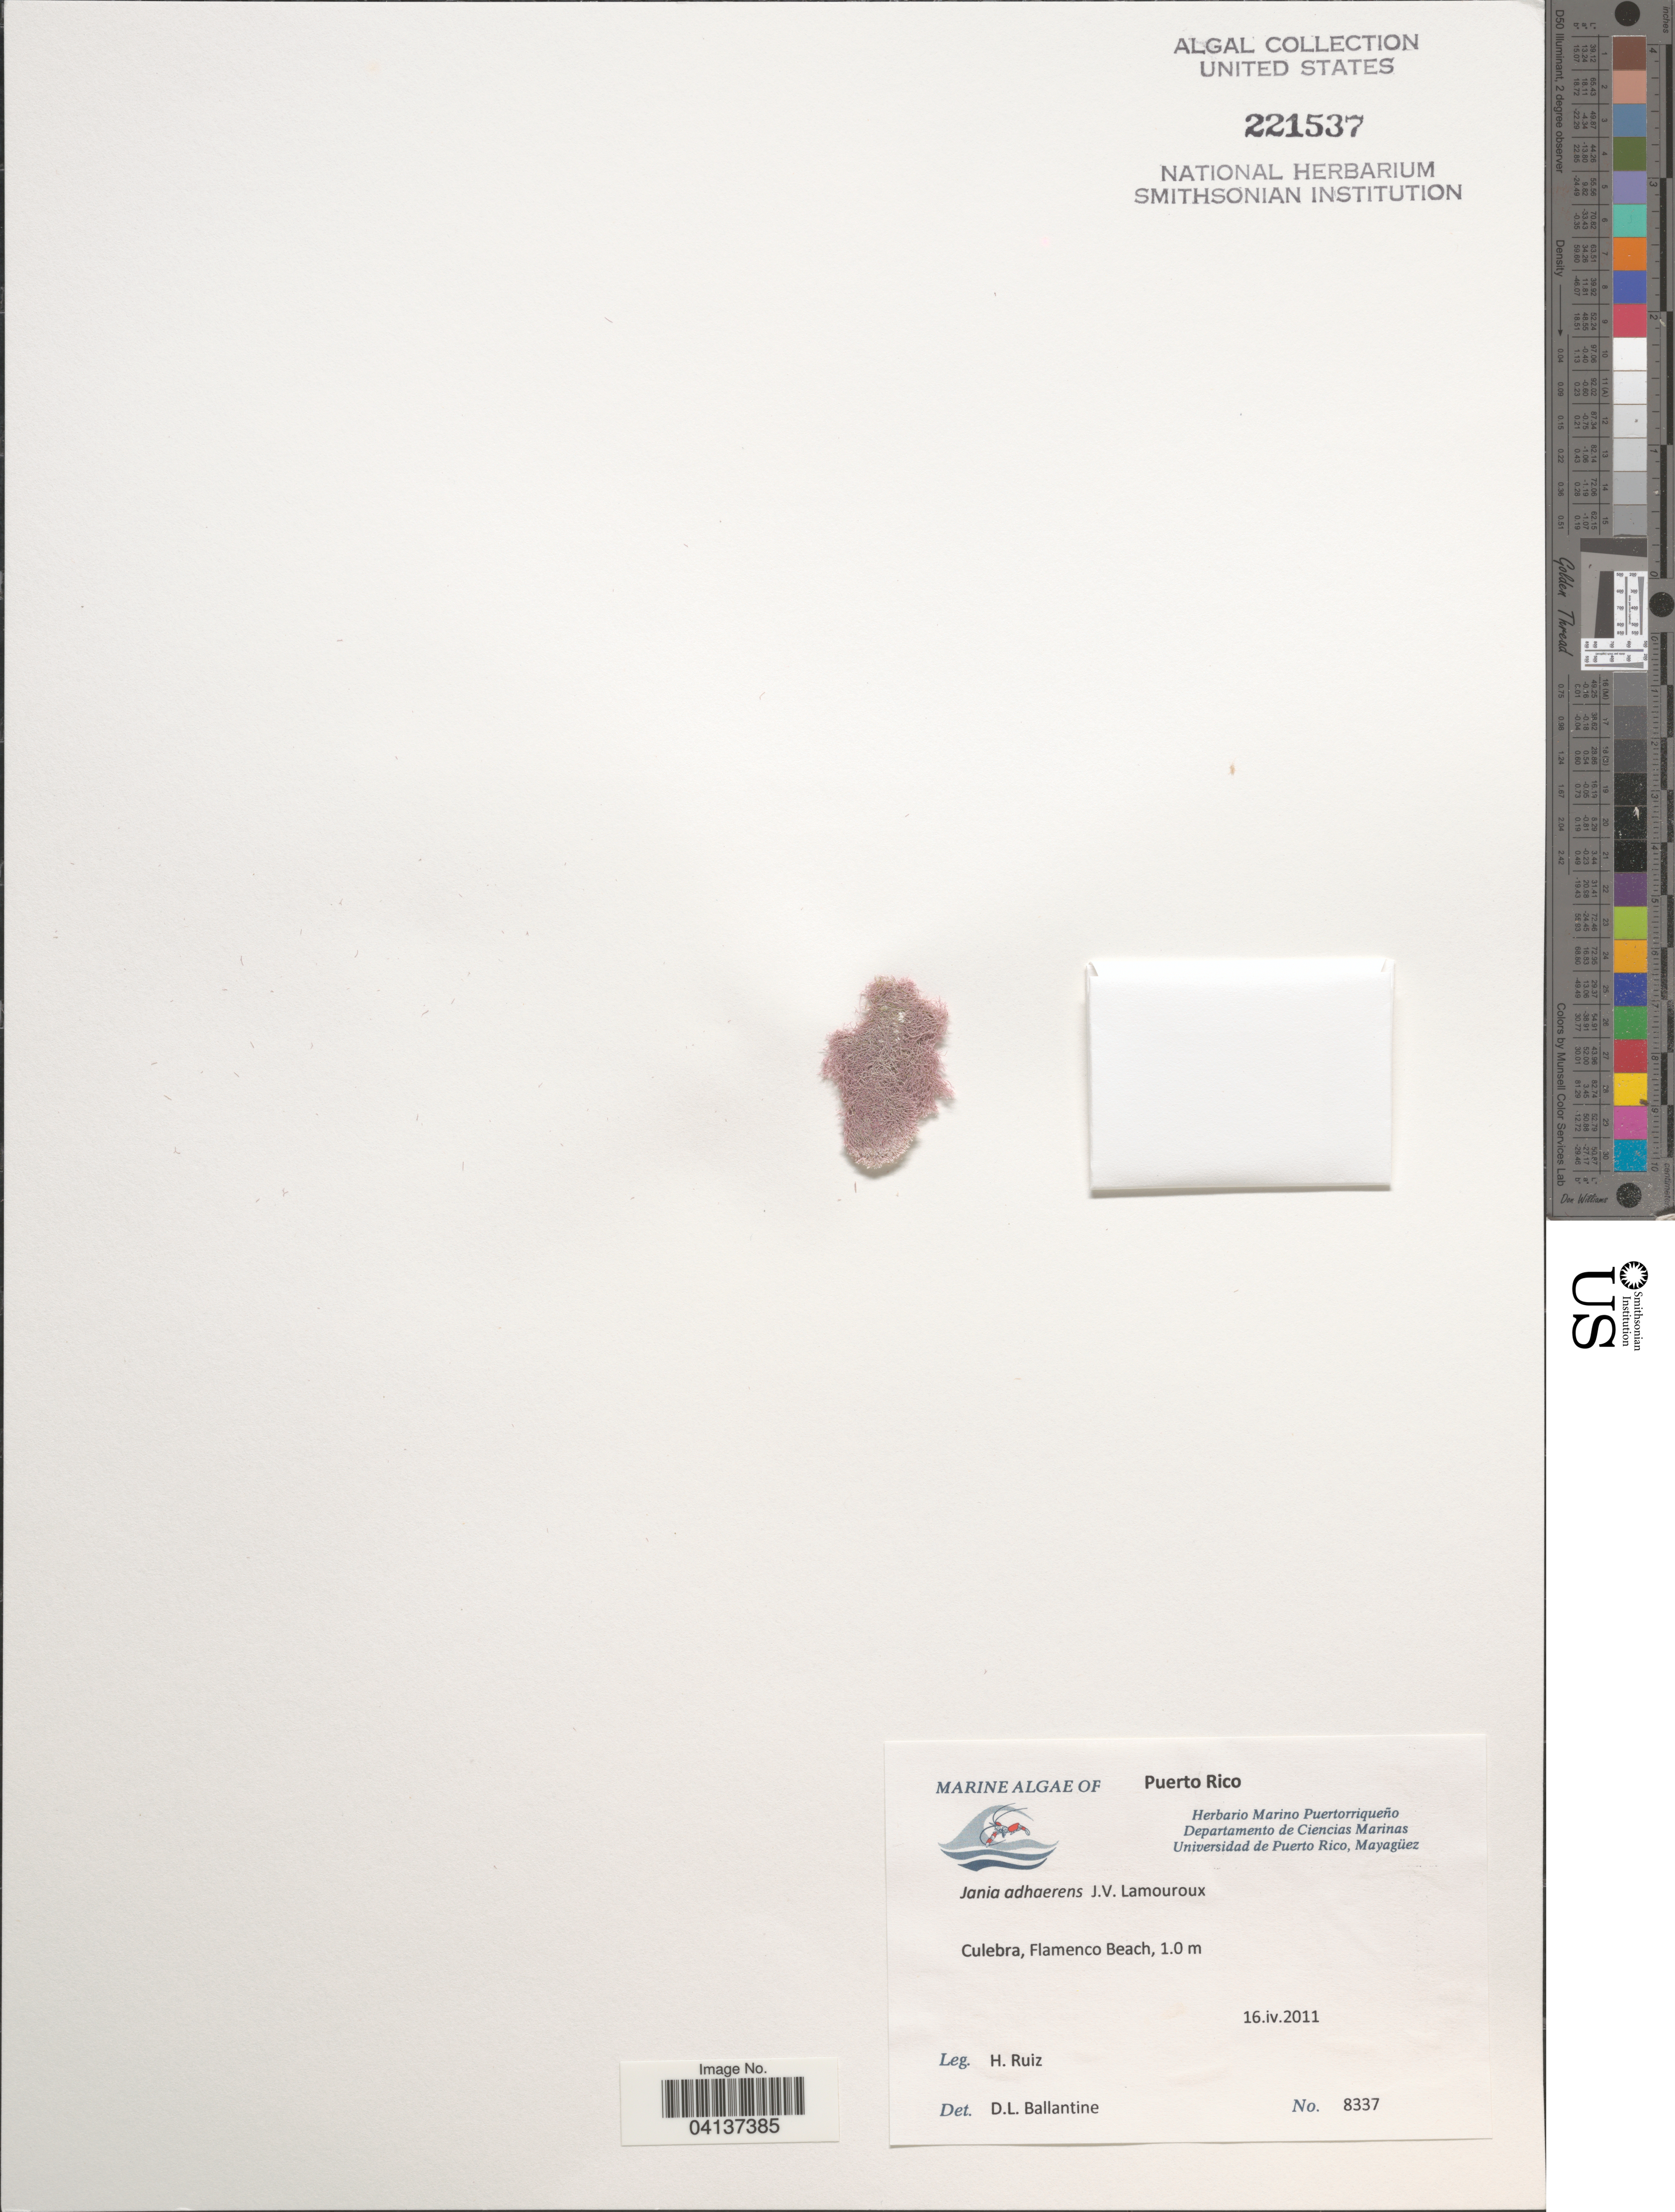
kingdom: Plantae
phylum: Rhodophyta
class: Florideophyceae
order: Corallinales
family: Corallinaceae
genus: Jania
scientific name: Jania pedunculatum var. adhaerens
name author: (J.V.Lamouroux) A.S.Harvey et al.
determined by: Algae name updating Project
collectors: H. Ruiz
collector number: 8337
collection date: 2011-04-16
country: Puerto Rico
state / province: Culebra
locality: Flamenco Beach.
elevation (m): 1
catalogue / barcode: US 221537